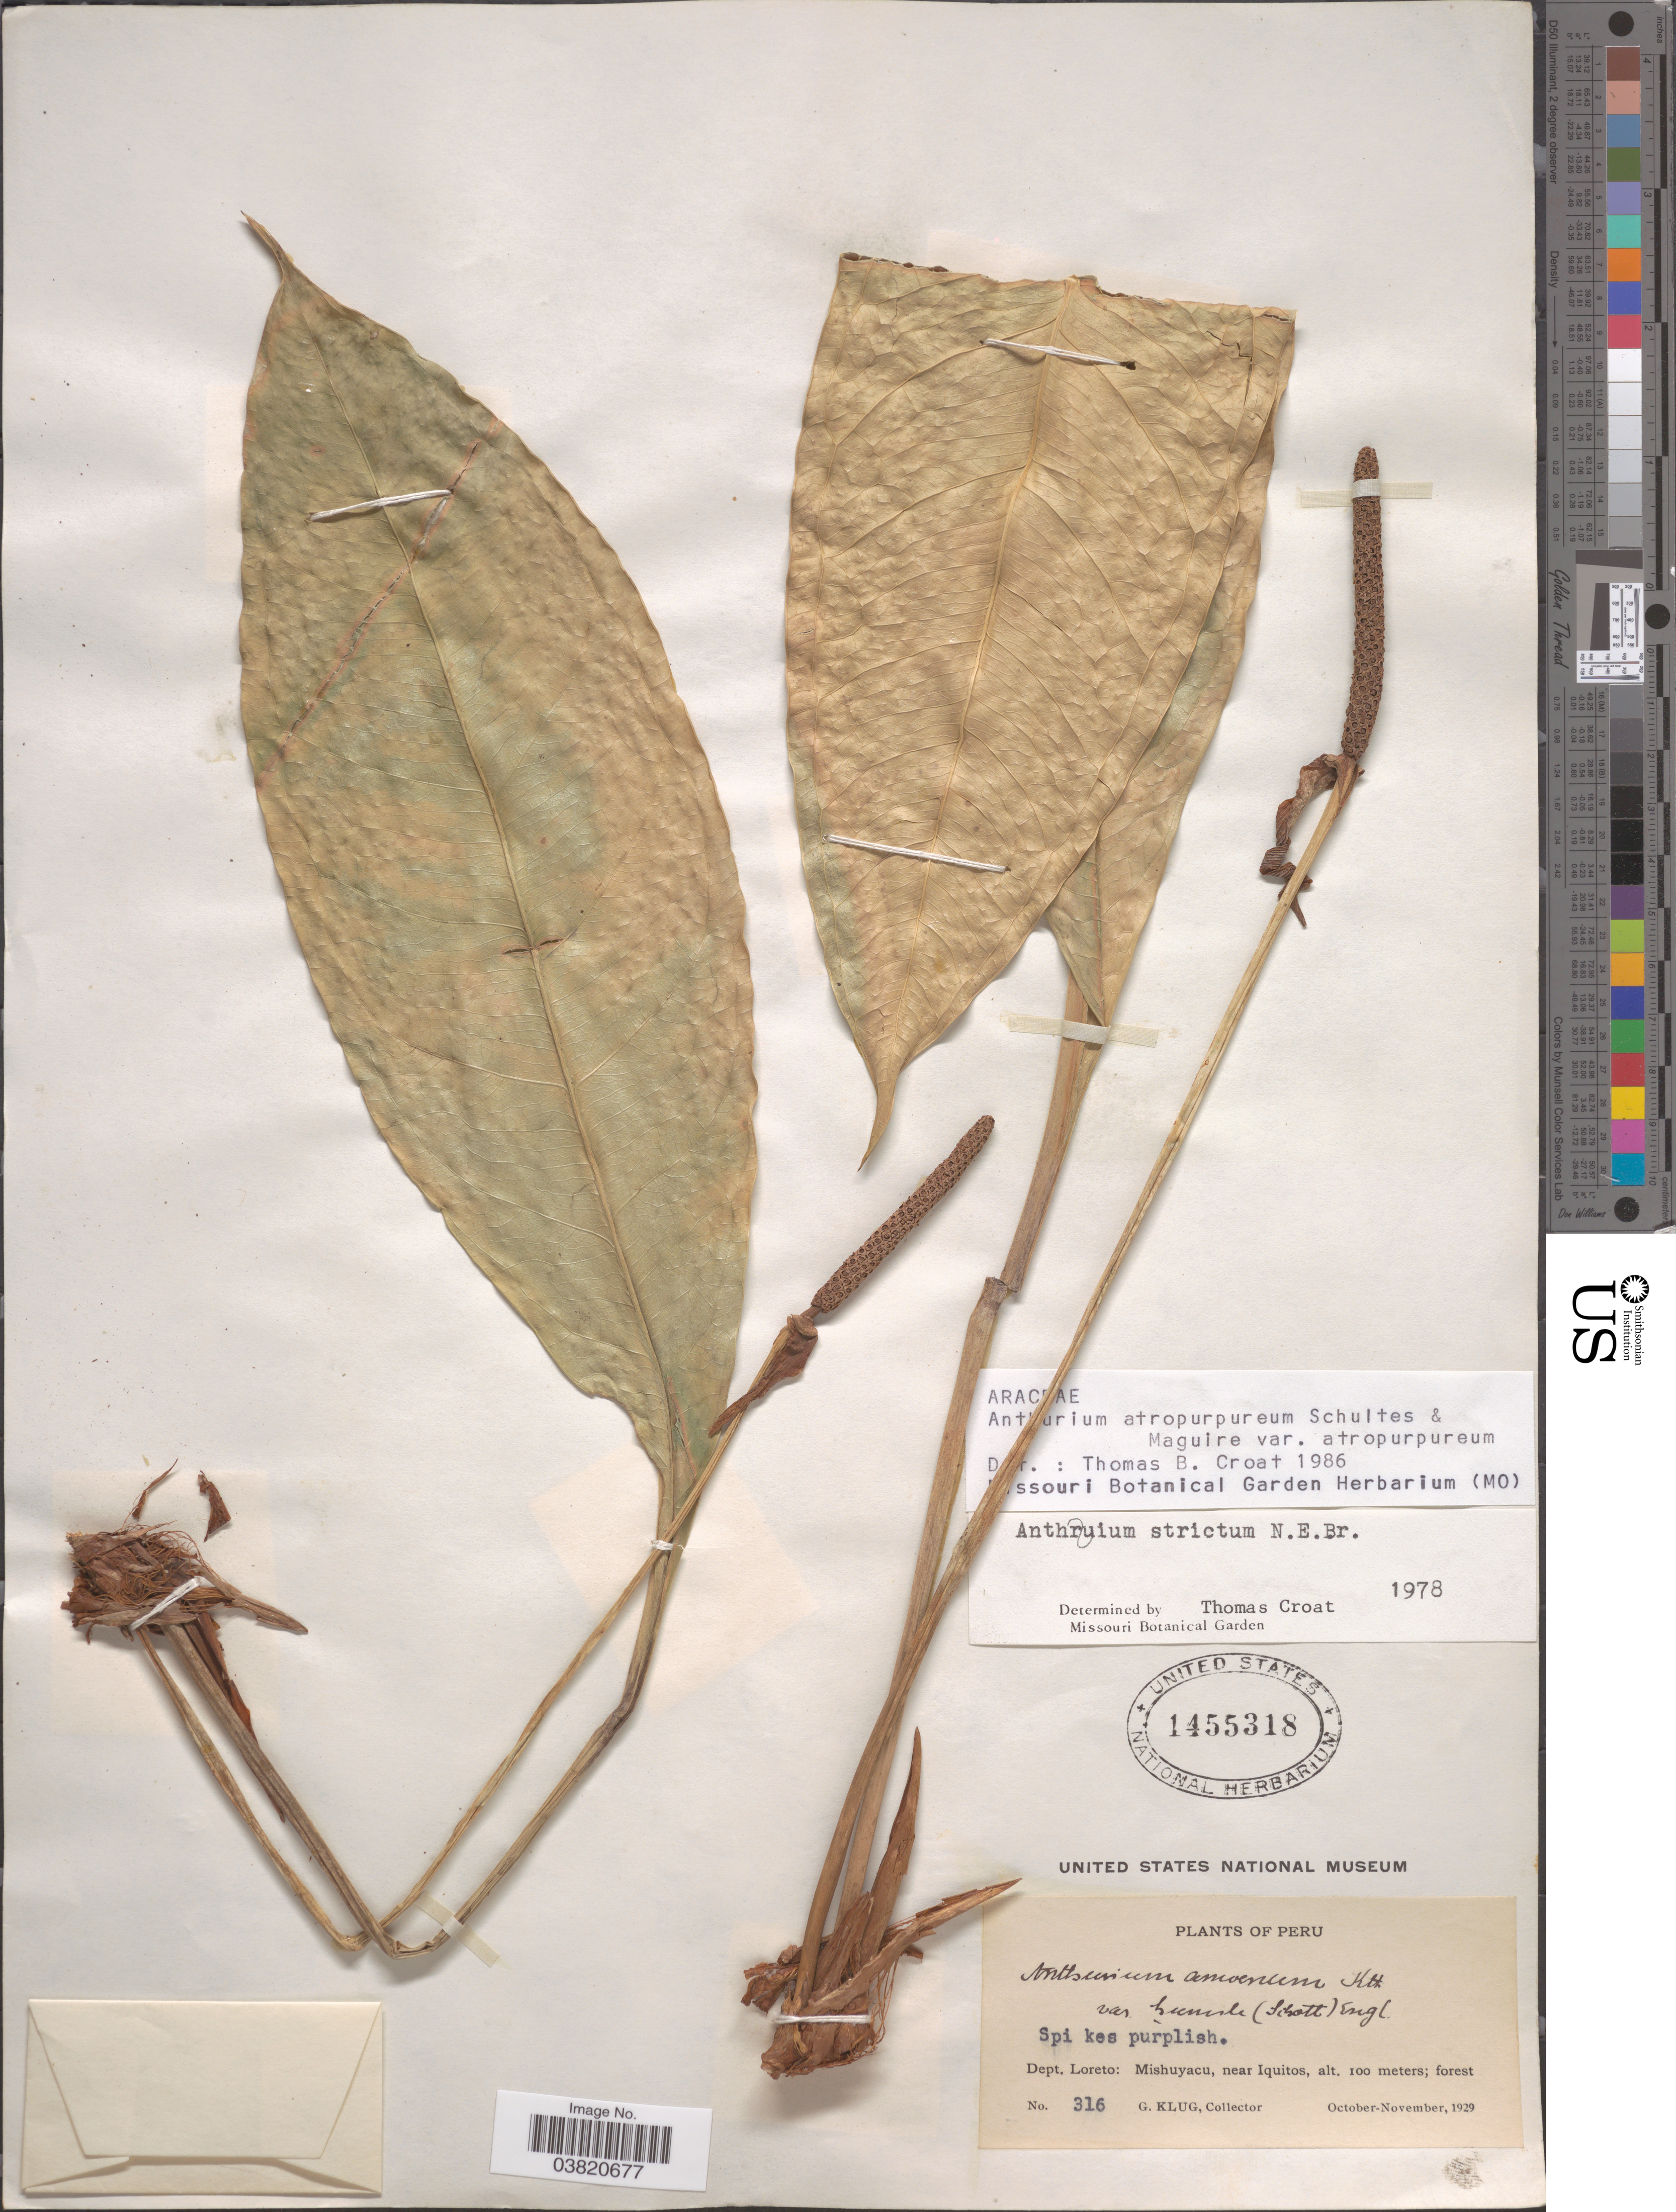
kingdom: Plantae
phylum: Tracheophyta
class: Liliopsida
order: Alismatales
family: Araceae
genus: Anthurium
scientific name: Anthurium atropurpureum var. atropurpureum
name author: R.E. Schult. & Maguire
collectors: G. Klug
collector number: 316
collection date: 1929-10/1929-11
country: Peru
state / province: Loreto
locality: Dept. Loreto: Mishuyacu, near Iquitos.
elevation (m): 100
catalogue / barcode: US 1455318